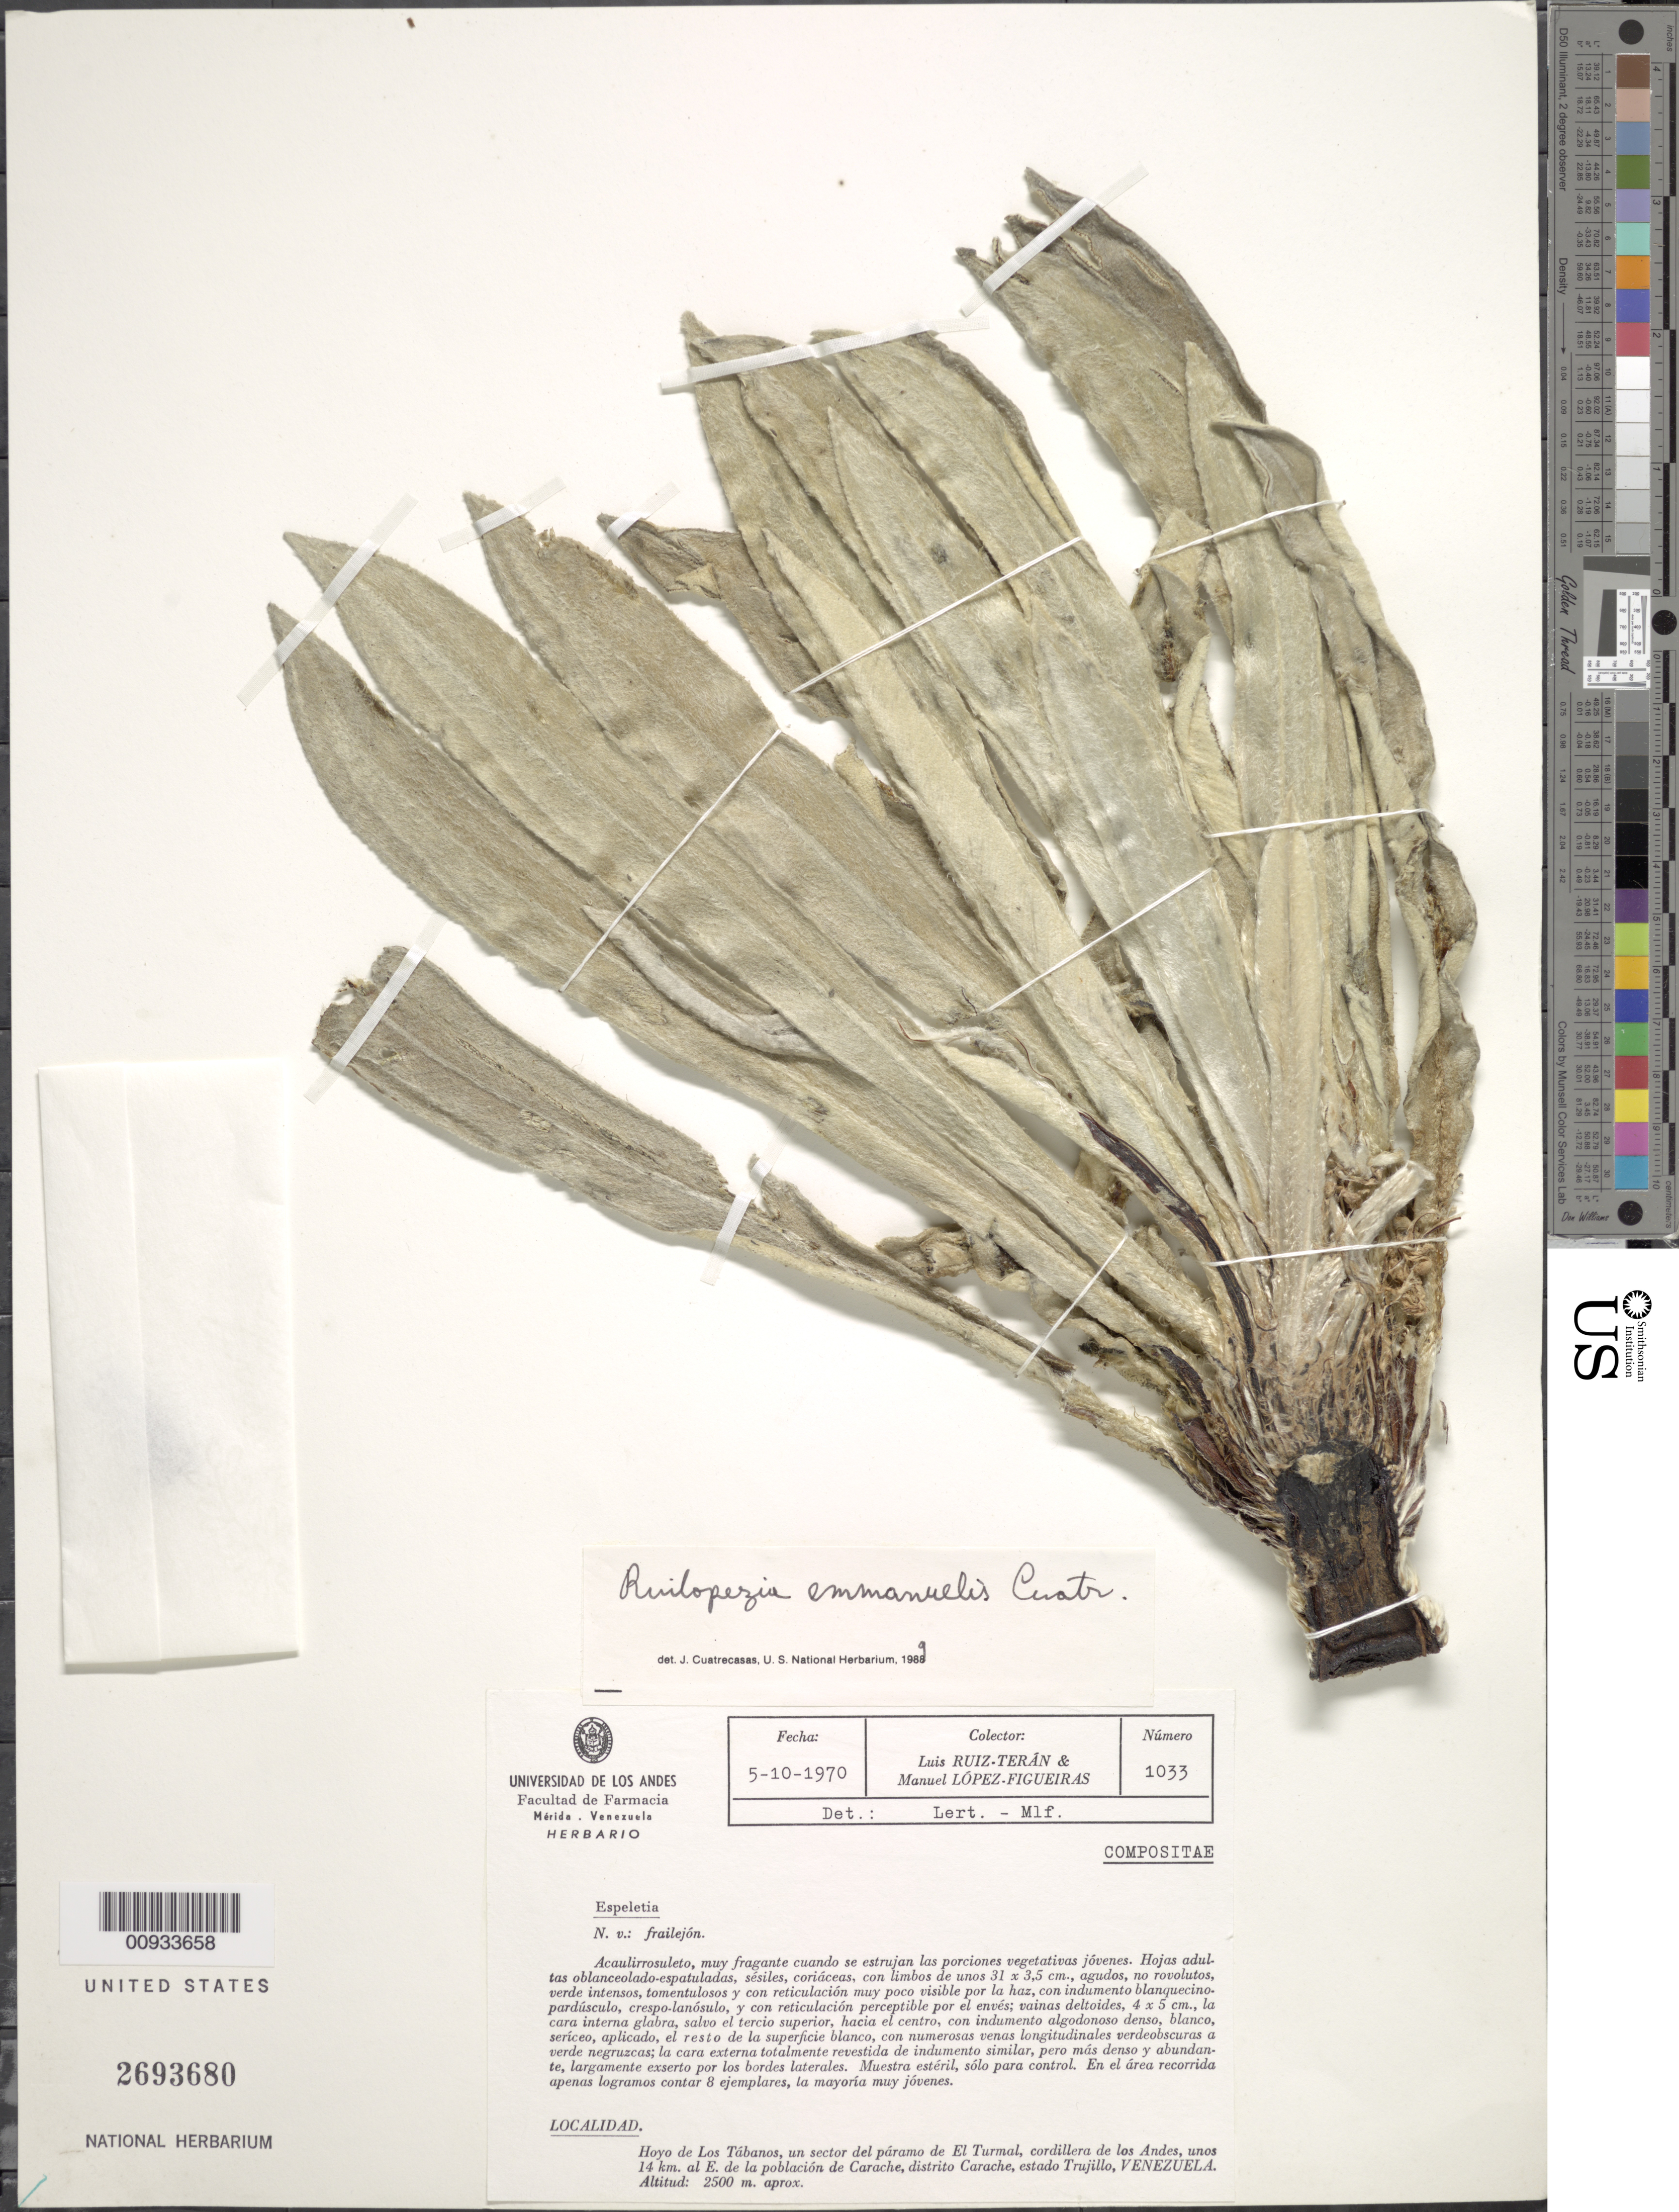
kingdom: Plantae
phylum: Tracheophyta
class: Magnoliopsida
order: Asterales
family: Asteraceae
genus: Ruilopezia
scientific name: Ruilopezia emmanuelis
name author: Cuatrec.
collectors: L. E. Ruíz-Terán & M. López Figueiras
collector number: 1033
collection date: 1970-10-05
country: Venezuela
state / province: Trujillo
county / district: Carache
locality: Hoyo de los Tábanos, un sector del páramo de El Turmal, cordillera de los Andes, unos 14 km al E. de la población de Carache.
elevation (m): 2500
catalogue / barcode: US 2693680